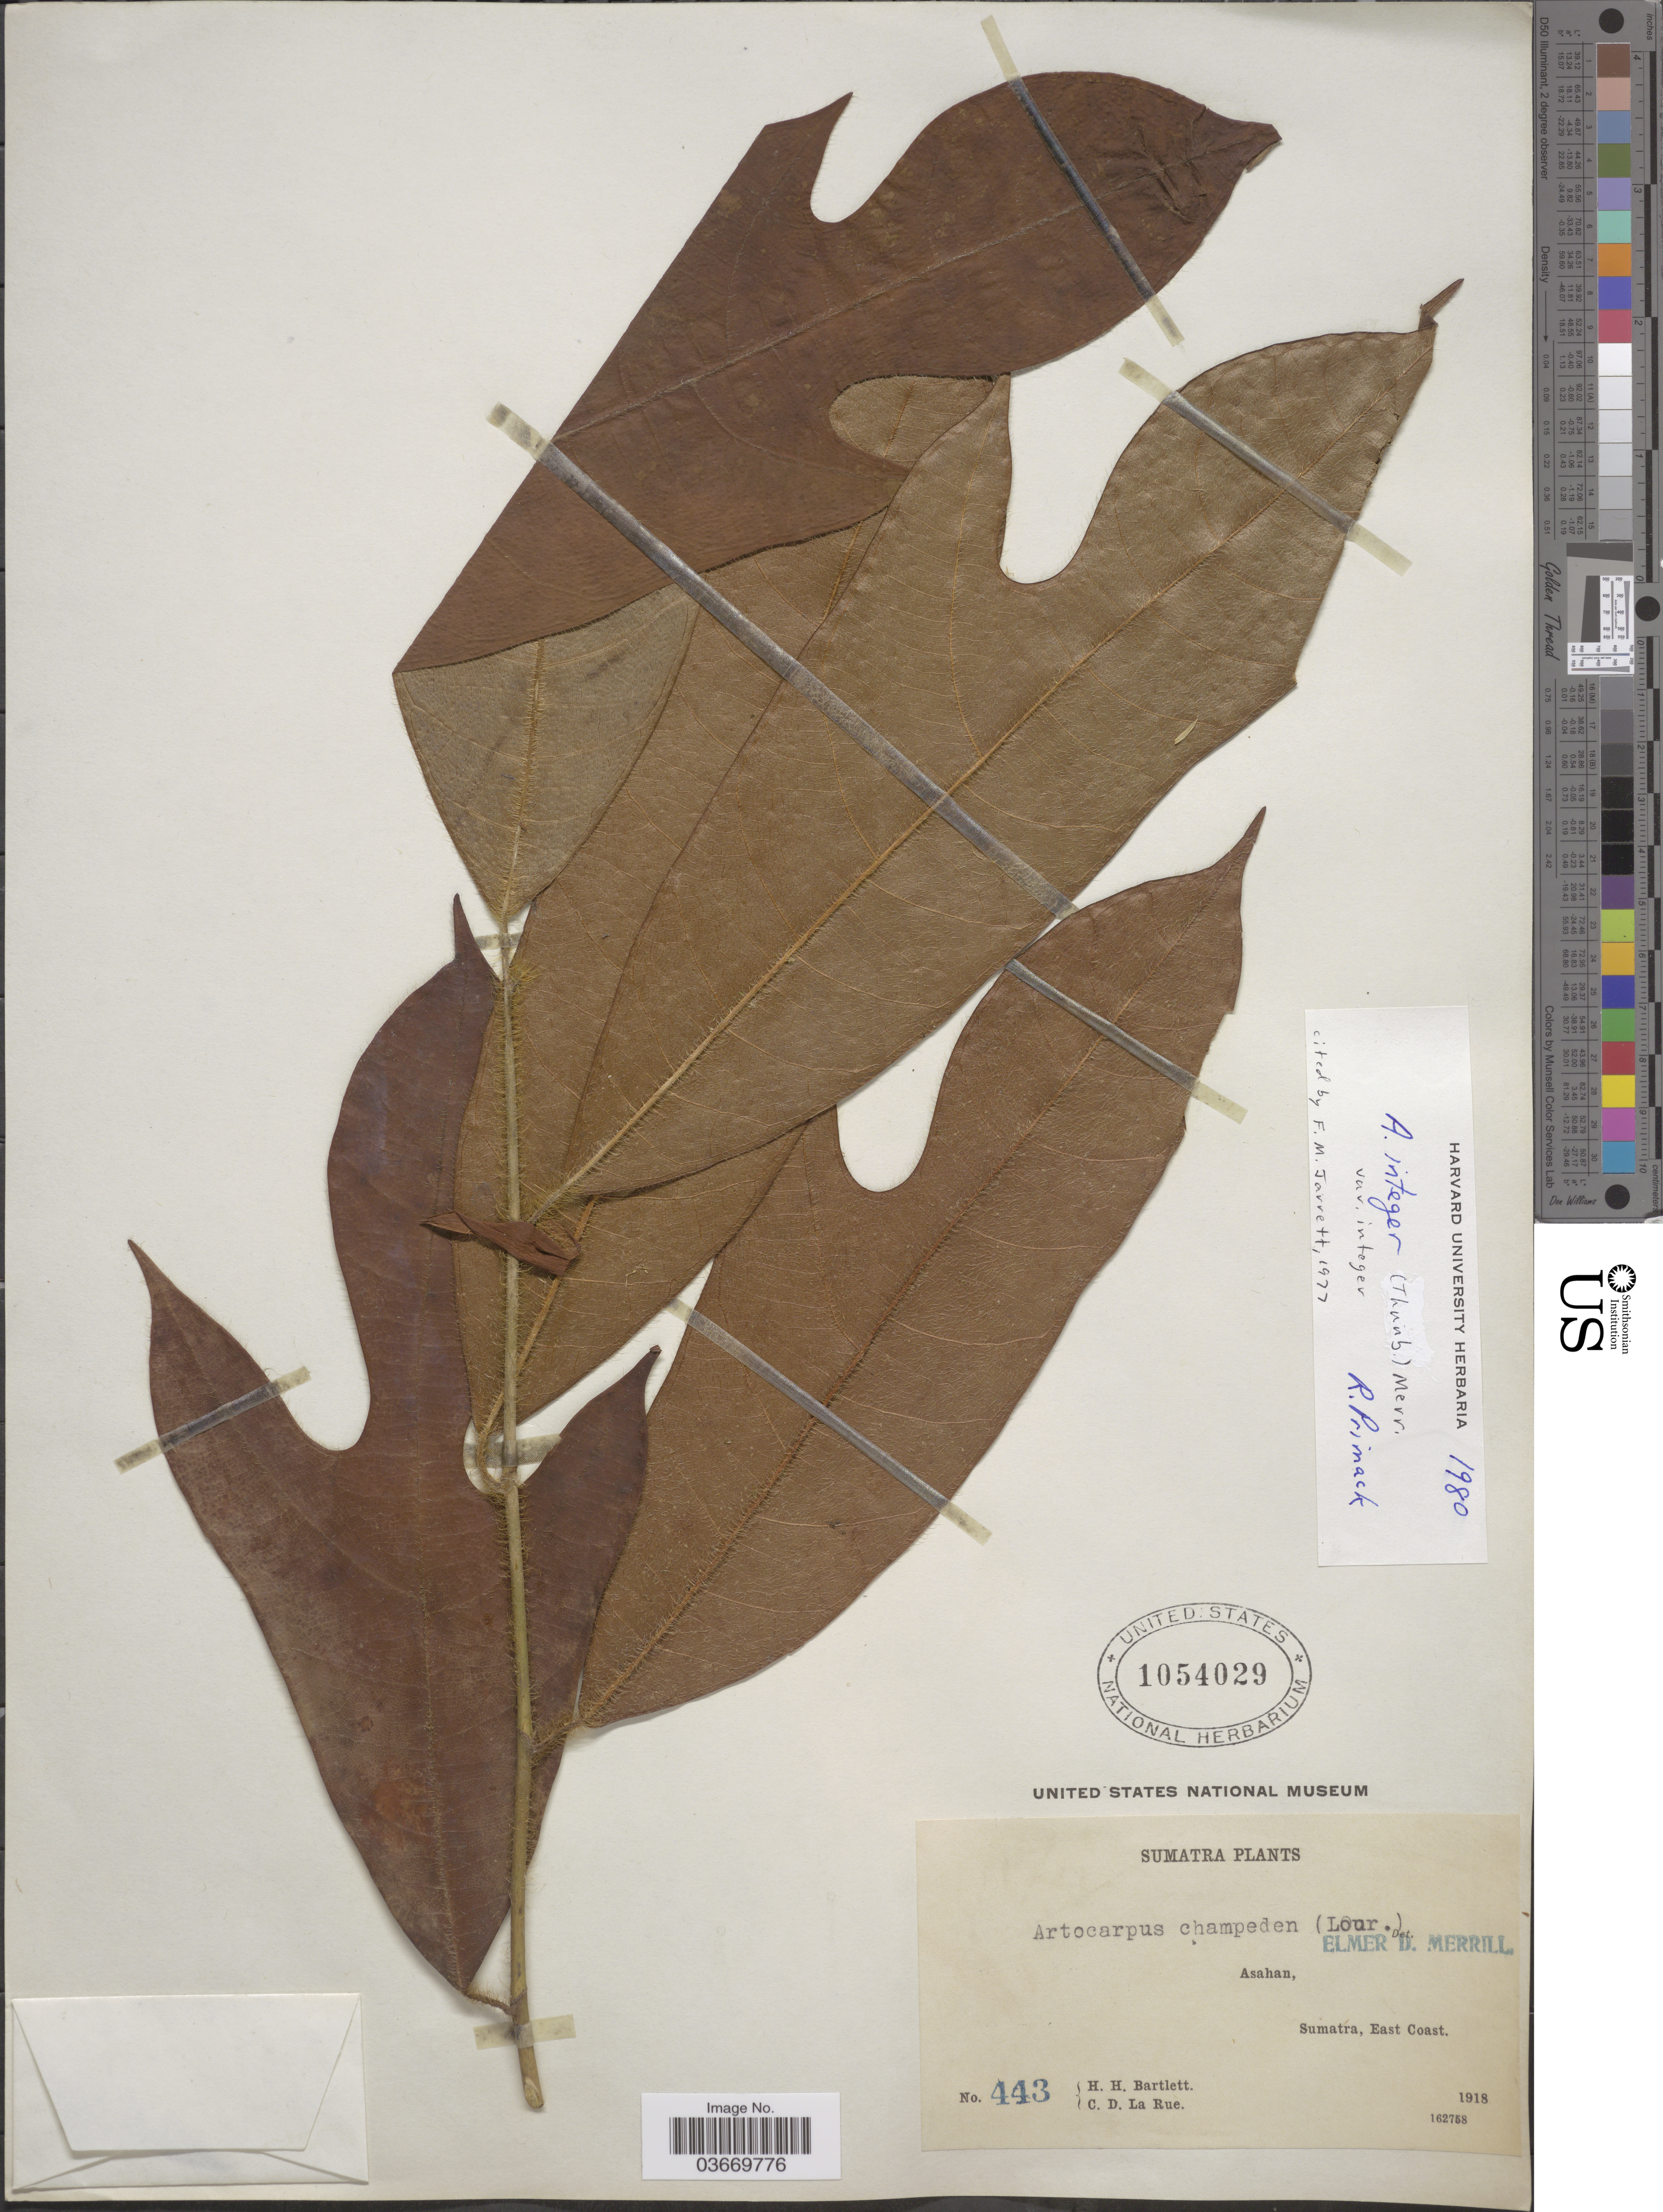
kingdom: Plantae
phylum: Tracheophyta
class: Magnoliopsida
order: Rosales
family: Moraceae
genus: Artocarpus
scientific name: Artocarpus integer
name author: (Thunb.) Merr.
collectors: H. H. Bartlett & C. La Rue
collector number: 443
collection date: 1918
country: Indonesia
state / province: Sumatra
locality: Asahan, East Coast.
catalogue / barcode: US 1054029